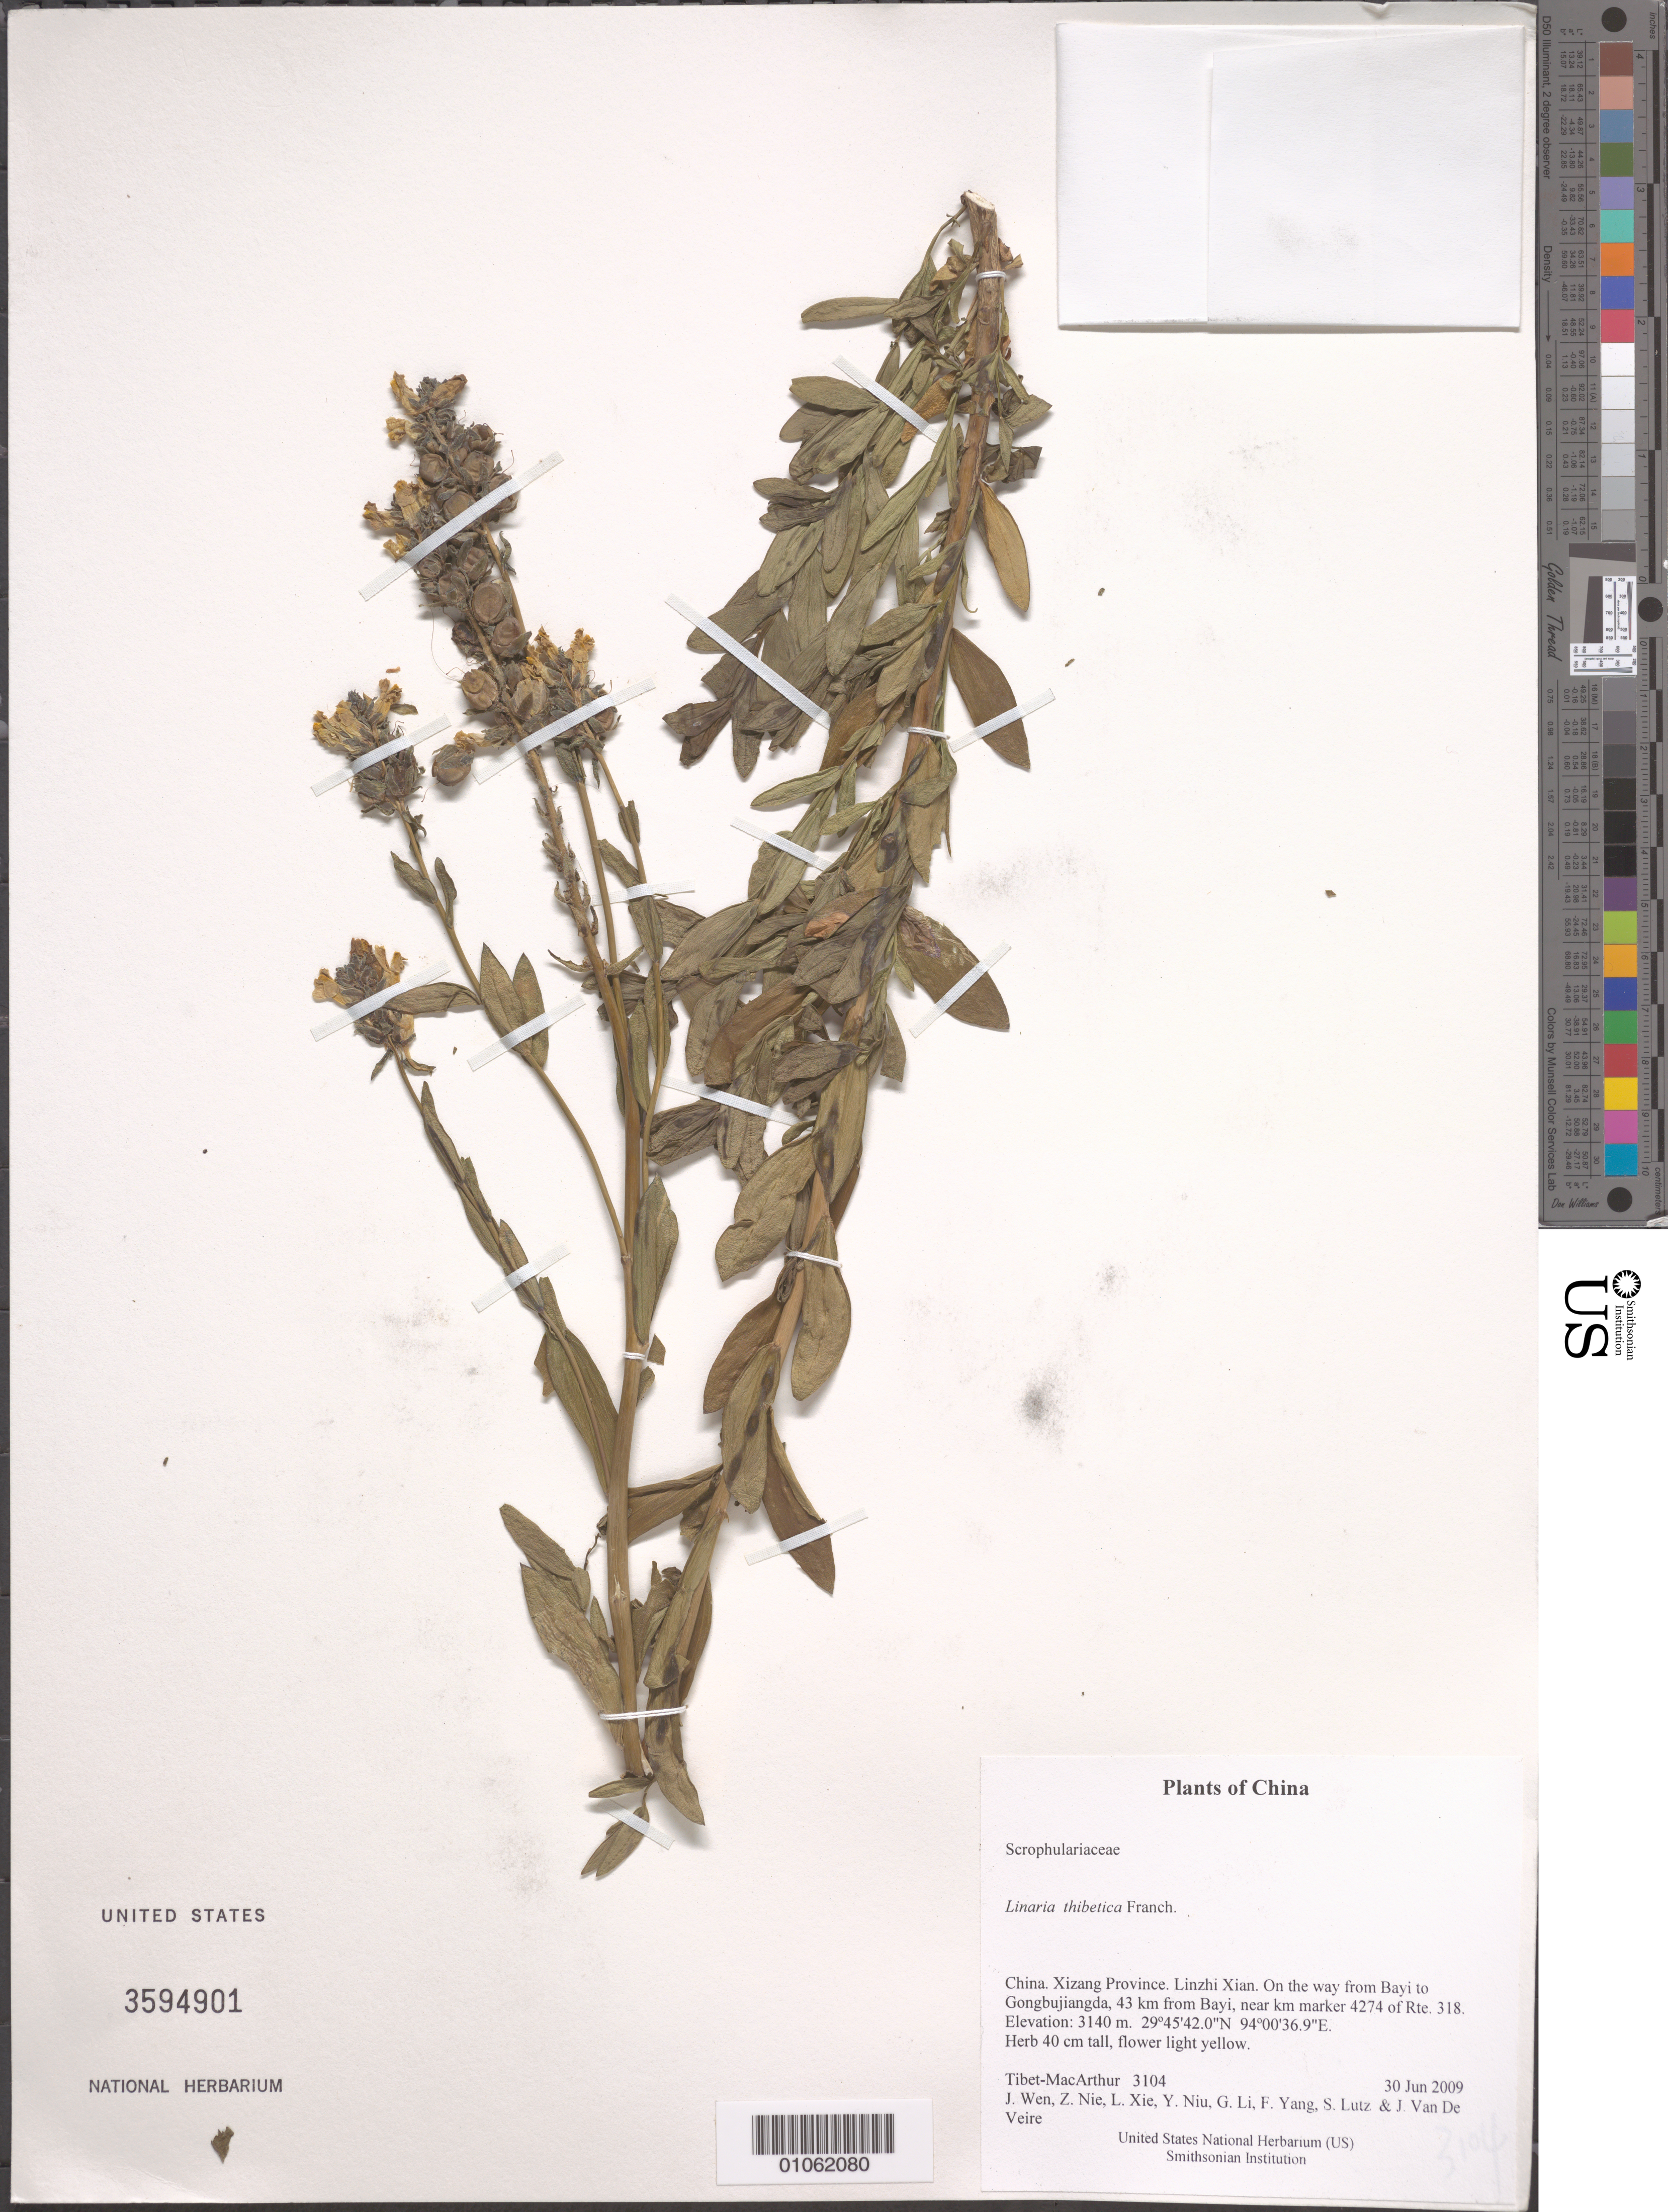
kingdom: Plantae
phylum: Tracheophyta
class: Magnoliopsida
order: Lamiales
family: Plantaginaceae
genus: Linaria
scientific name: Linaria thibetica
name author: Franch.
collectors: Tibet-MacArthur, J. Wen, Z. Nie, L. Xie, Y. Niu, G. Li, F. Yang, S. Lutz & J. Van De Veire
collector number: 3104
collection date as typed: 30 Jun 2009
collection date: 2009-06-30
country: China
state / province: Xizang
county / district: Linzhi Xian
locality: On the way from Bayi to Gongbujiangda, 43 km from Bayi, near km marker 4274 of Rte. 318.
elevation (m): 3140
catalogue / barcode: US 3594901